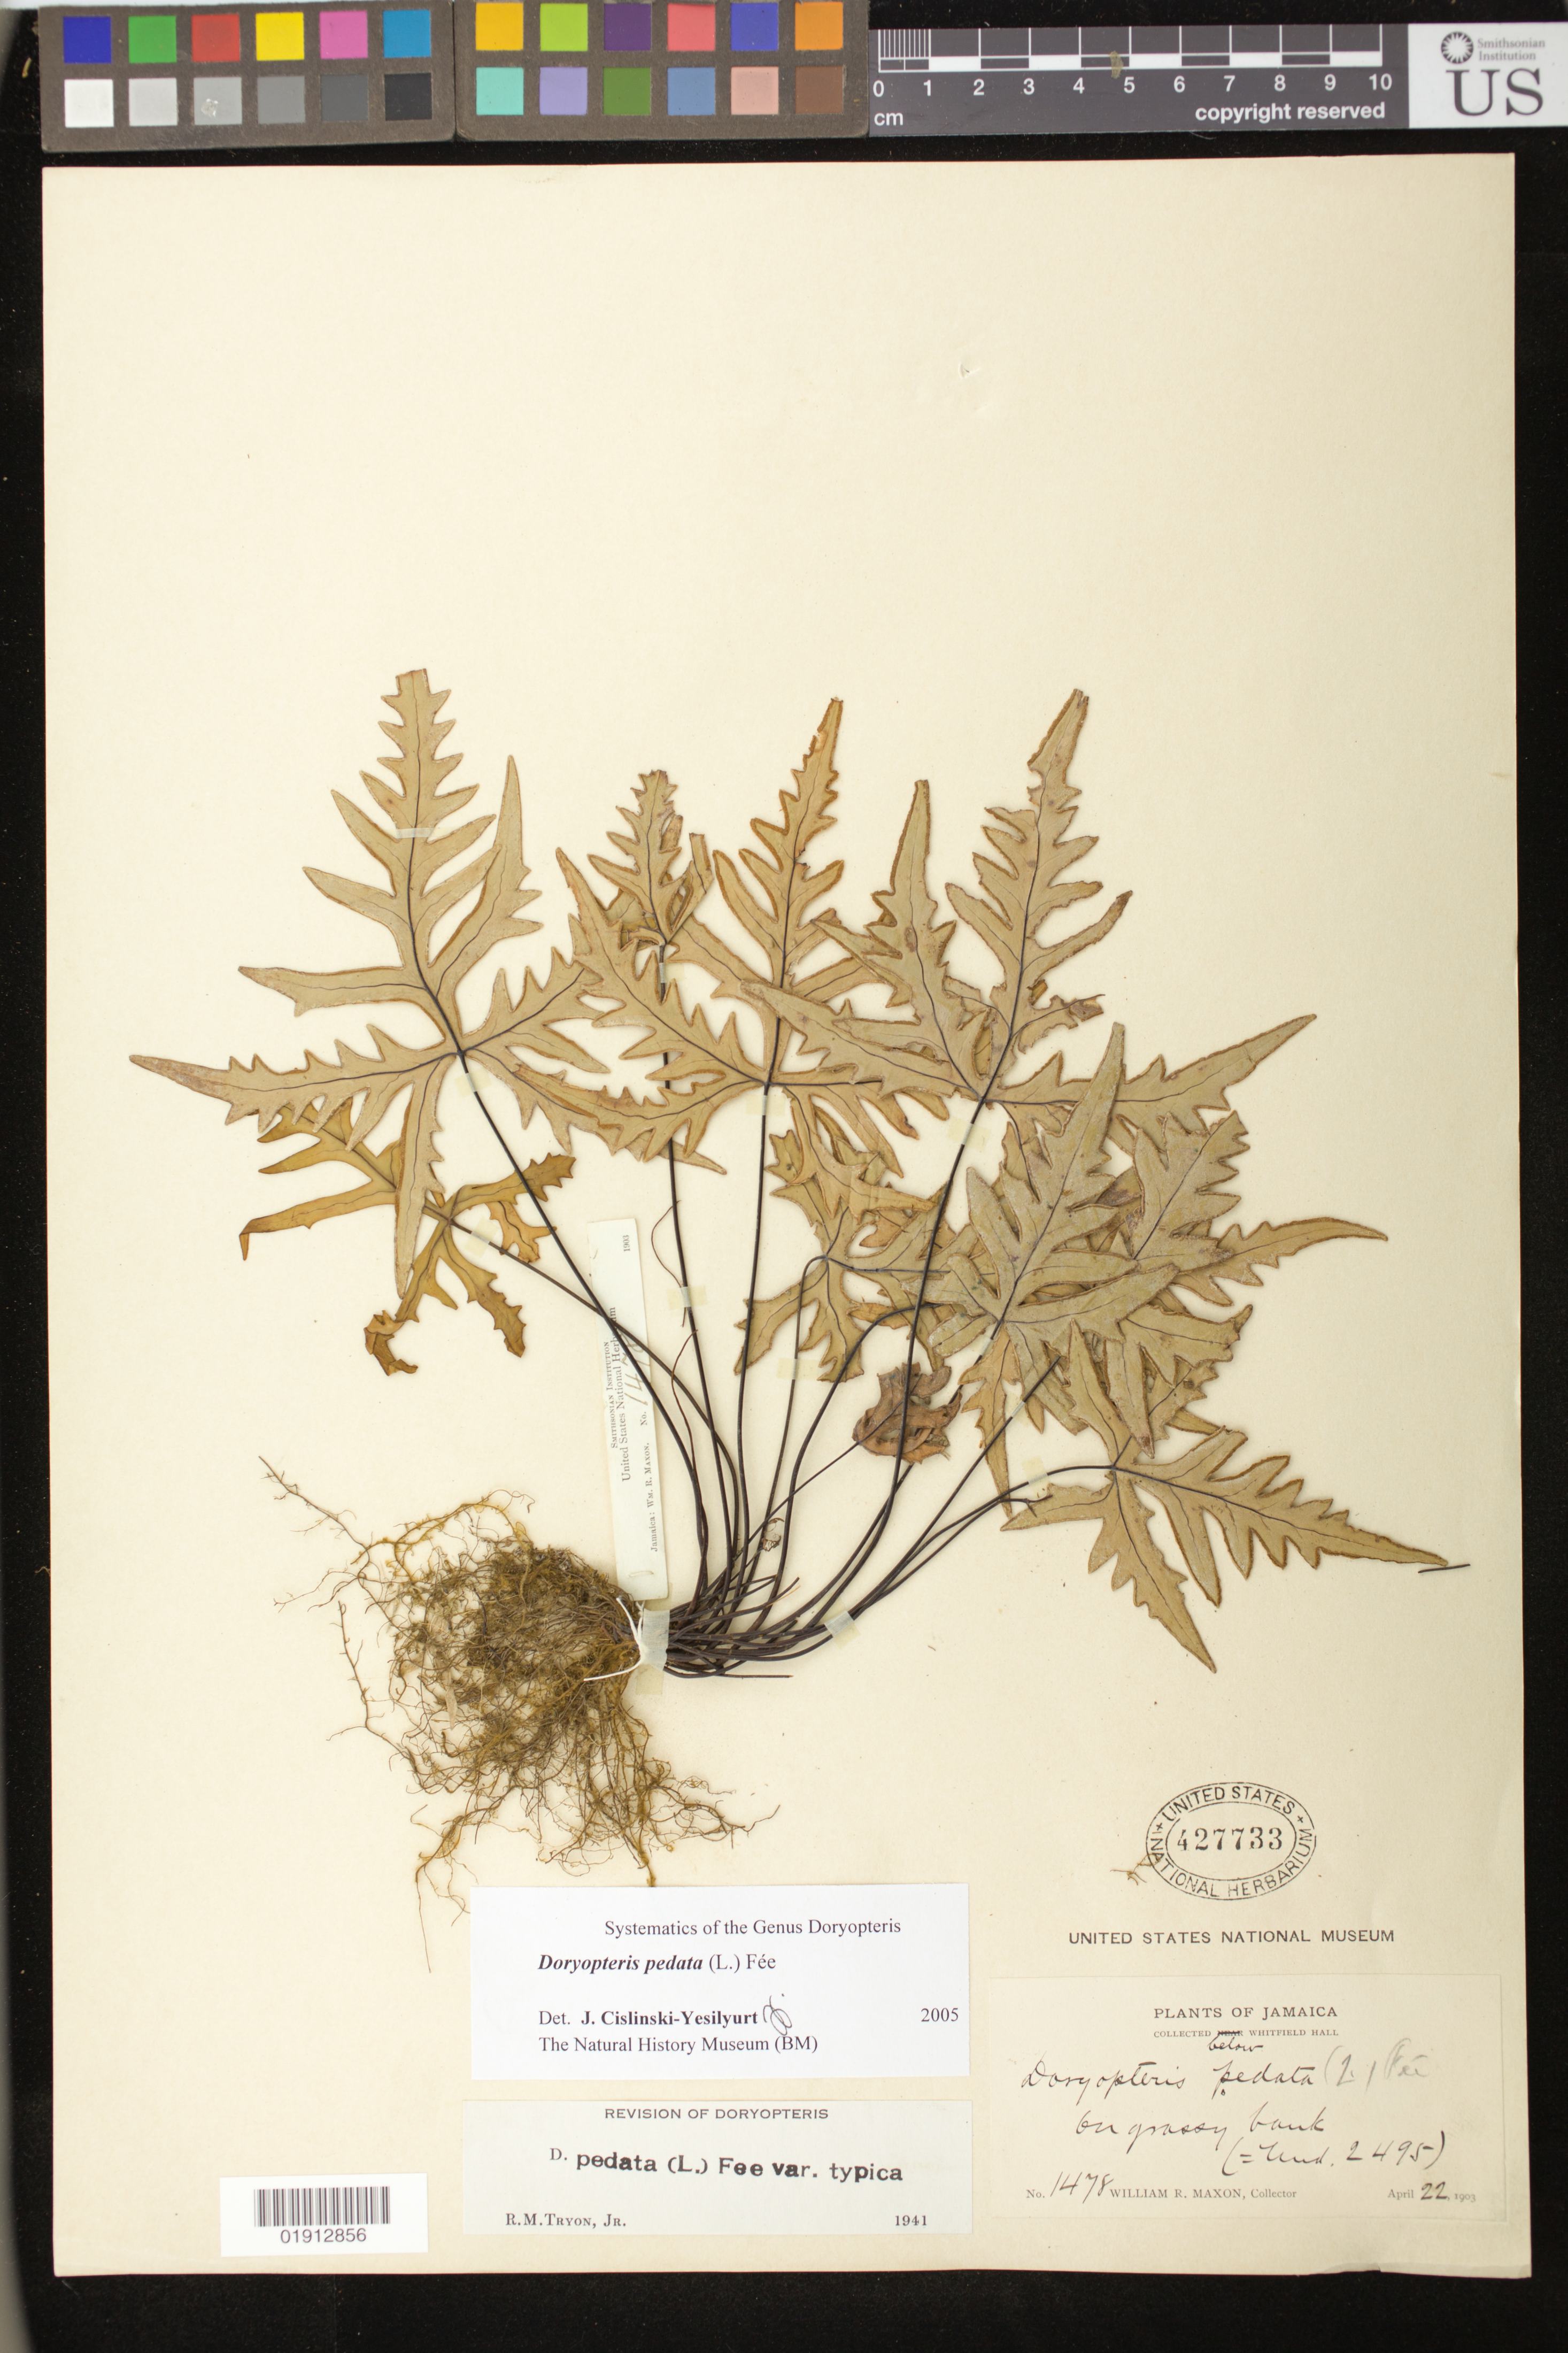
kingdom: Plantae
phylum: Tracheophyta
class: Polypodiopsida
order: Polypodiales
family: Pteridaceae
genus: Doryopteris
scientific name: Doryopteris pedata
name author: (L.) Fée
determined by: Yesilyurt, J. C.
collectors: W. R. Maxon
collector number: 1478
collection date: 1903-04-22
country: Jamaica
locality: Jamaica, below Whitfield Hall.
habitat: On grassy bank.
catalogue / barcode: US 427733